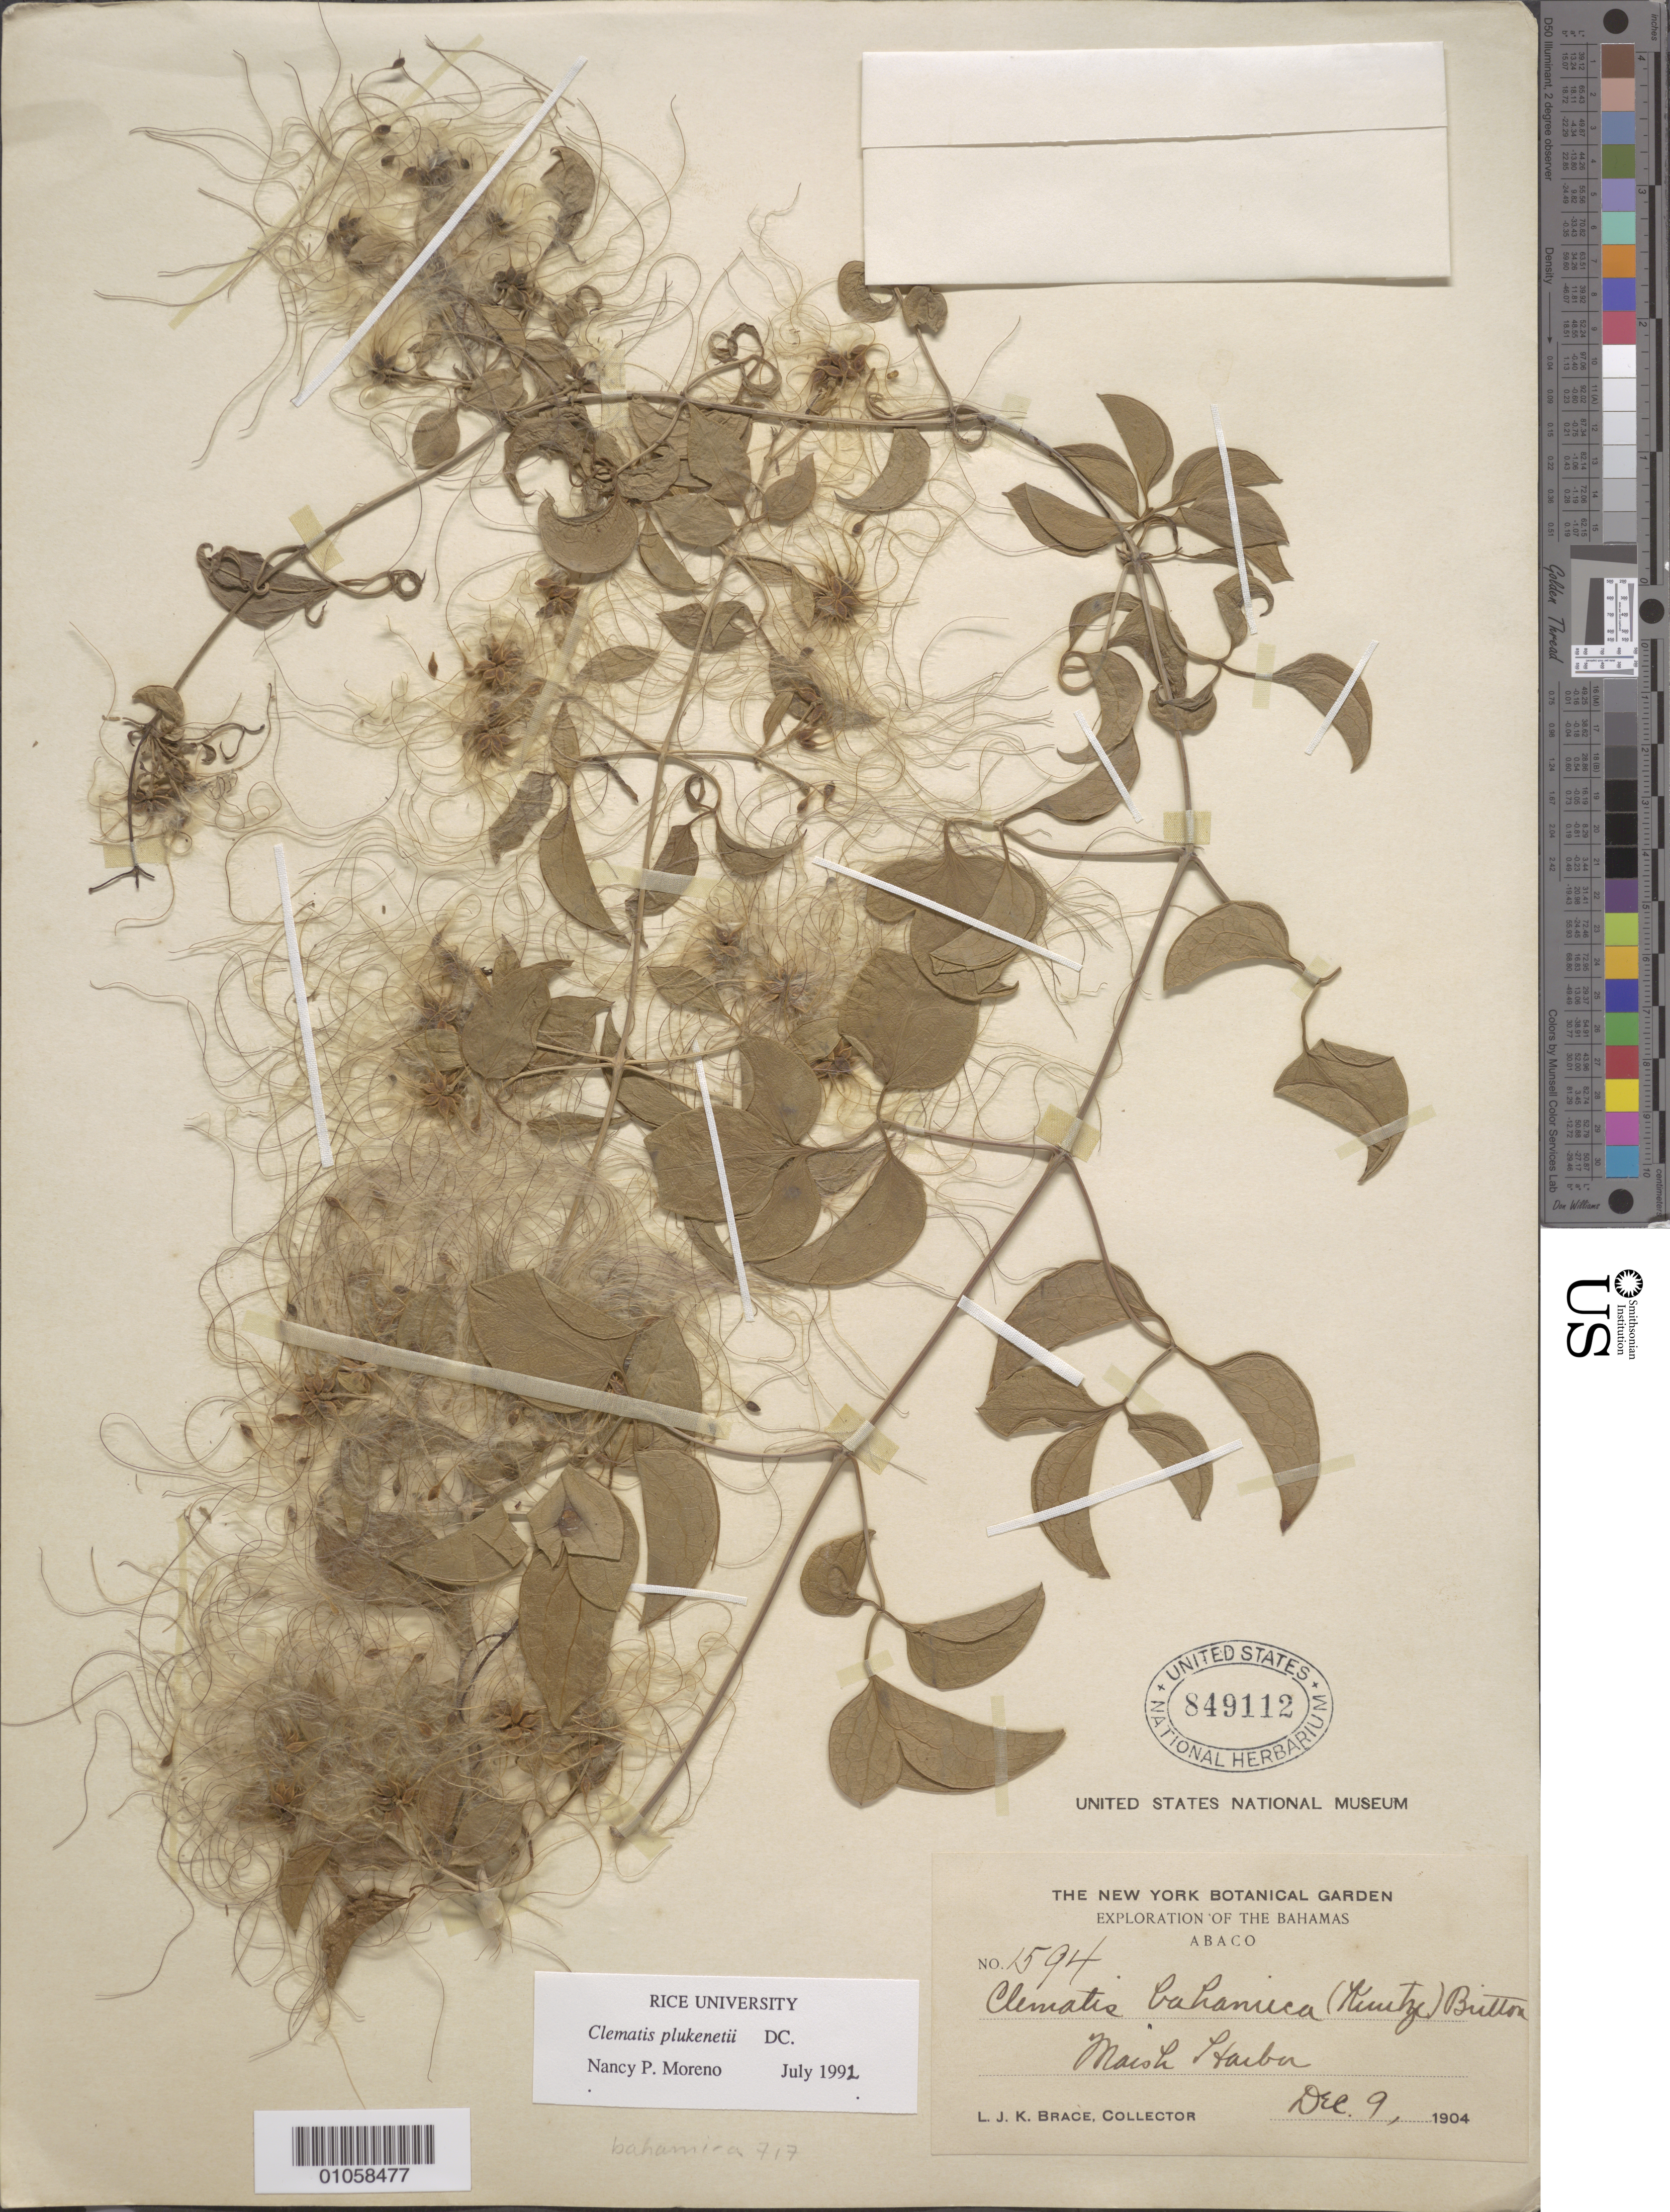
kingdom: Plantae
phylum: Tracheophyta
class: Magnoliopsida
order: Ranunculales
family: Ranunculaceae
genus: Clematis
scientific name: Clematis plukenetii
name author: DC.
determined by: Moreno, N. P.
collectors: L. J. K. Brace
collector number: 1594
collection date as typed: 09 Dec 1904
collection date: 1904-12-09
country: Bahamas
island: Abaco I.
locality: Marsh Harbor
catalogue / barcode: US 849112